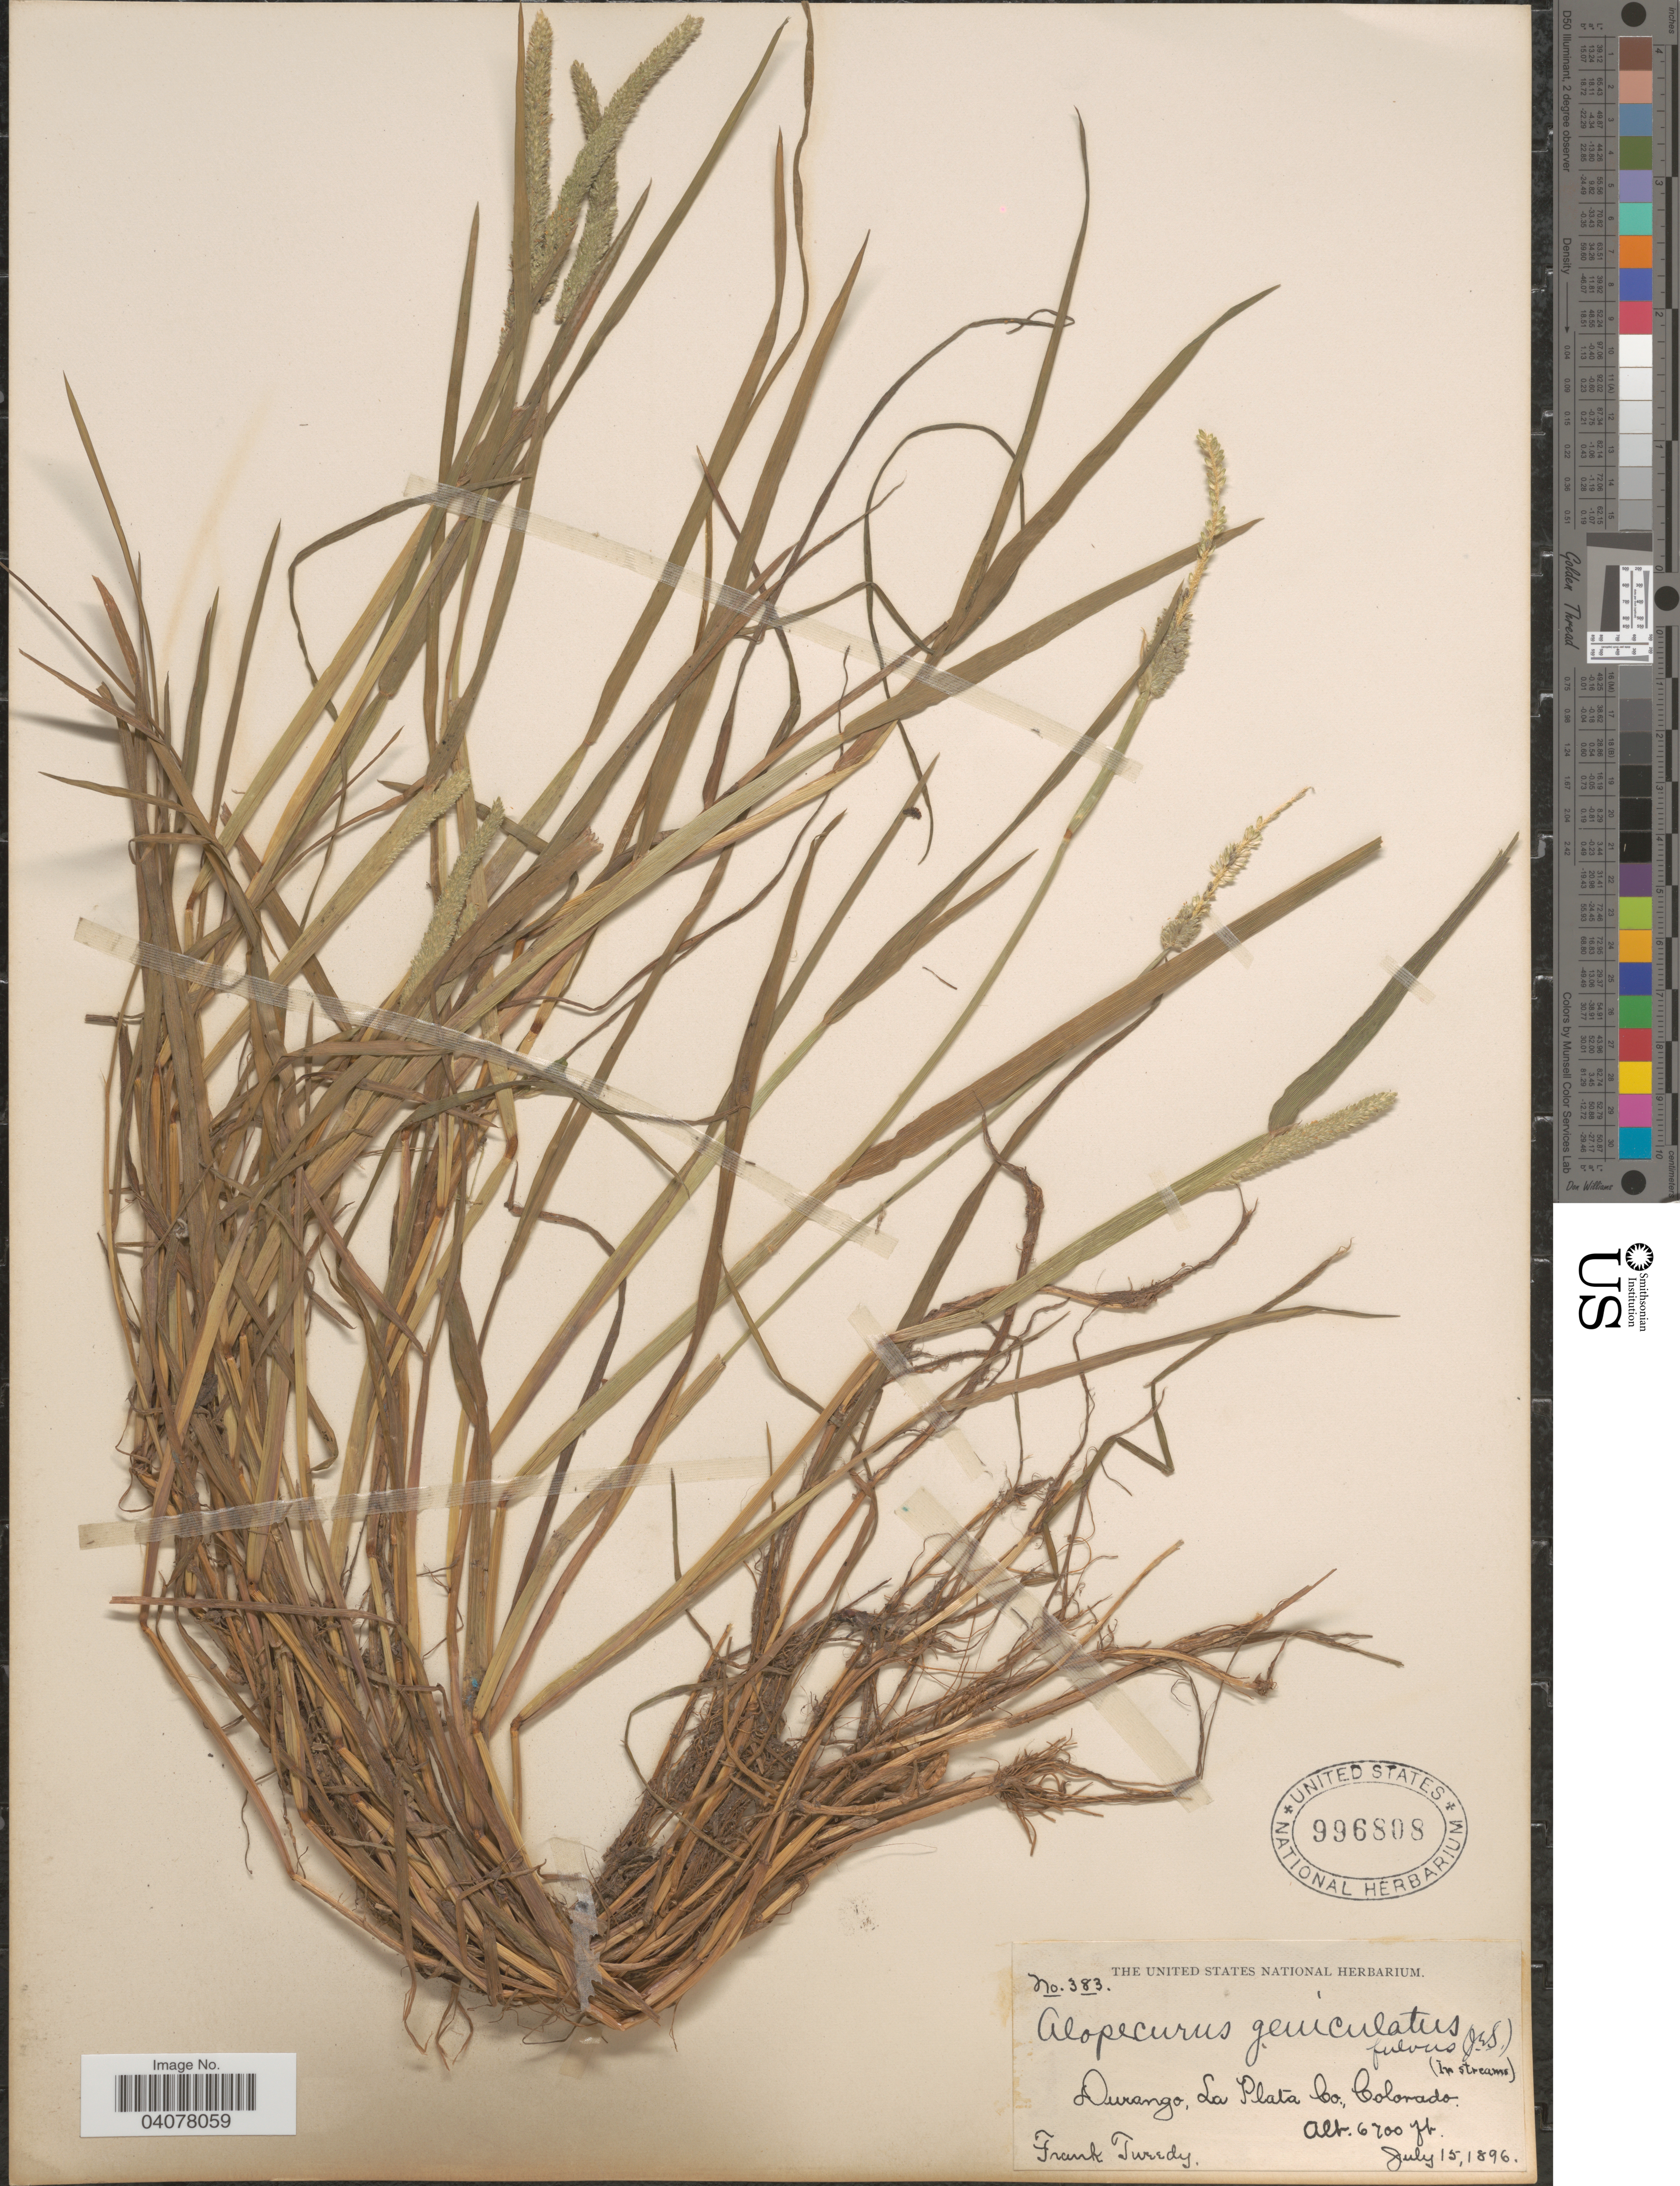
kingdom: Plantae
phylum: Tracheophyta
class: Liliopsida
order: Poales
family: Poaceae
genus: Alopecurus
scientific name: Alopecurus aequalis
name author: Sobol.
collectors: F. Tweedy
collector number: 383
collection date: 1896-07-15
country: United States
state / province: Colorado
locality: Durango, La Plata Co.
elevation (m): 2042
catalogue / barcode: US 996808